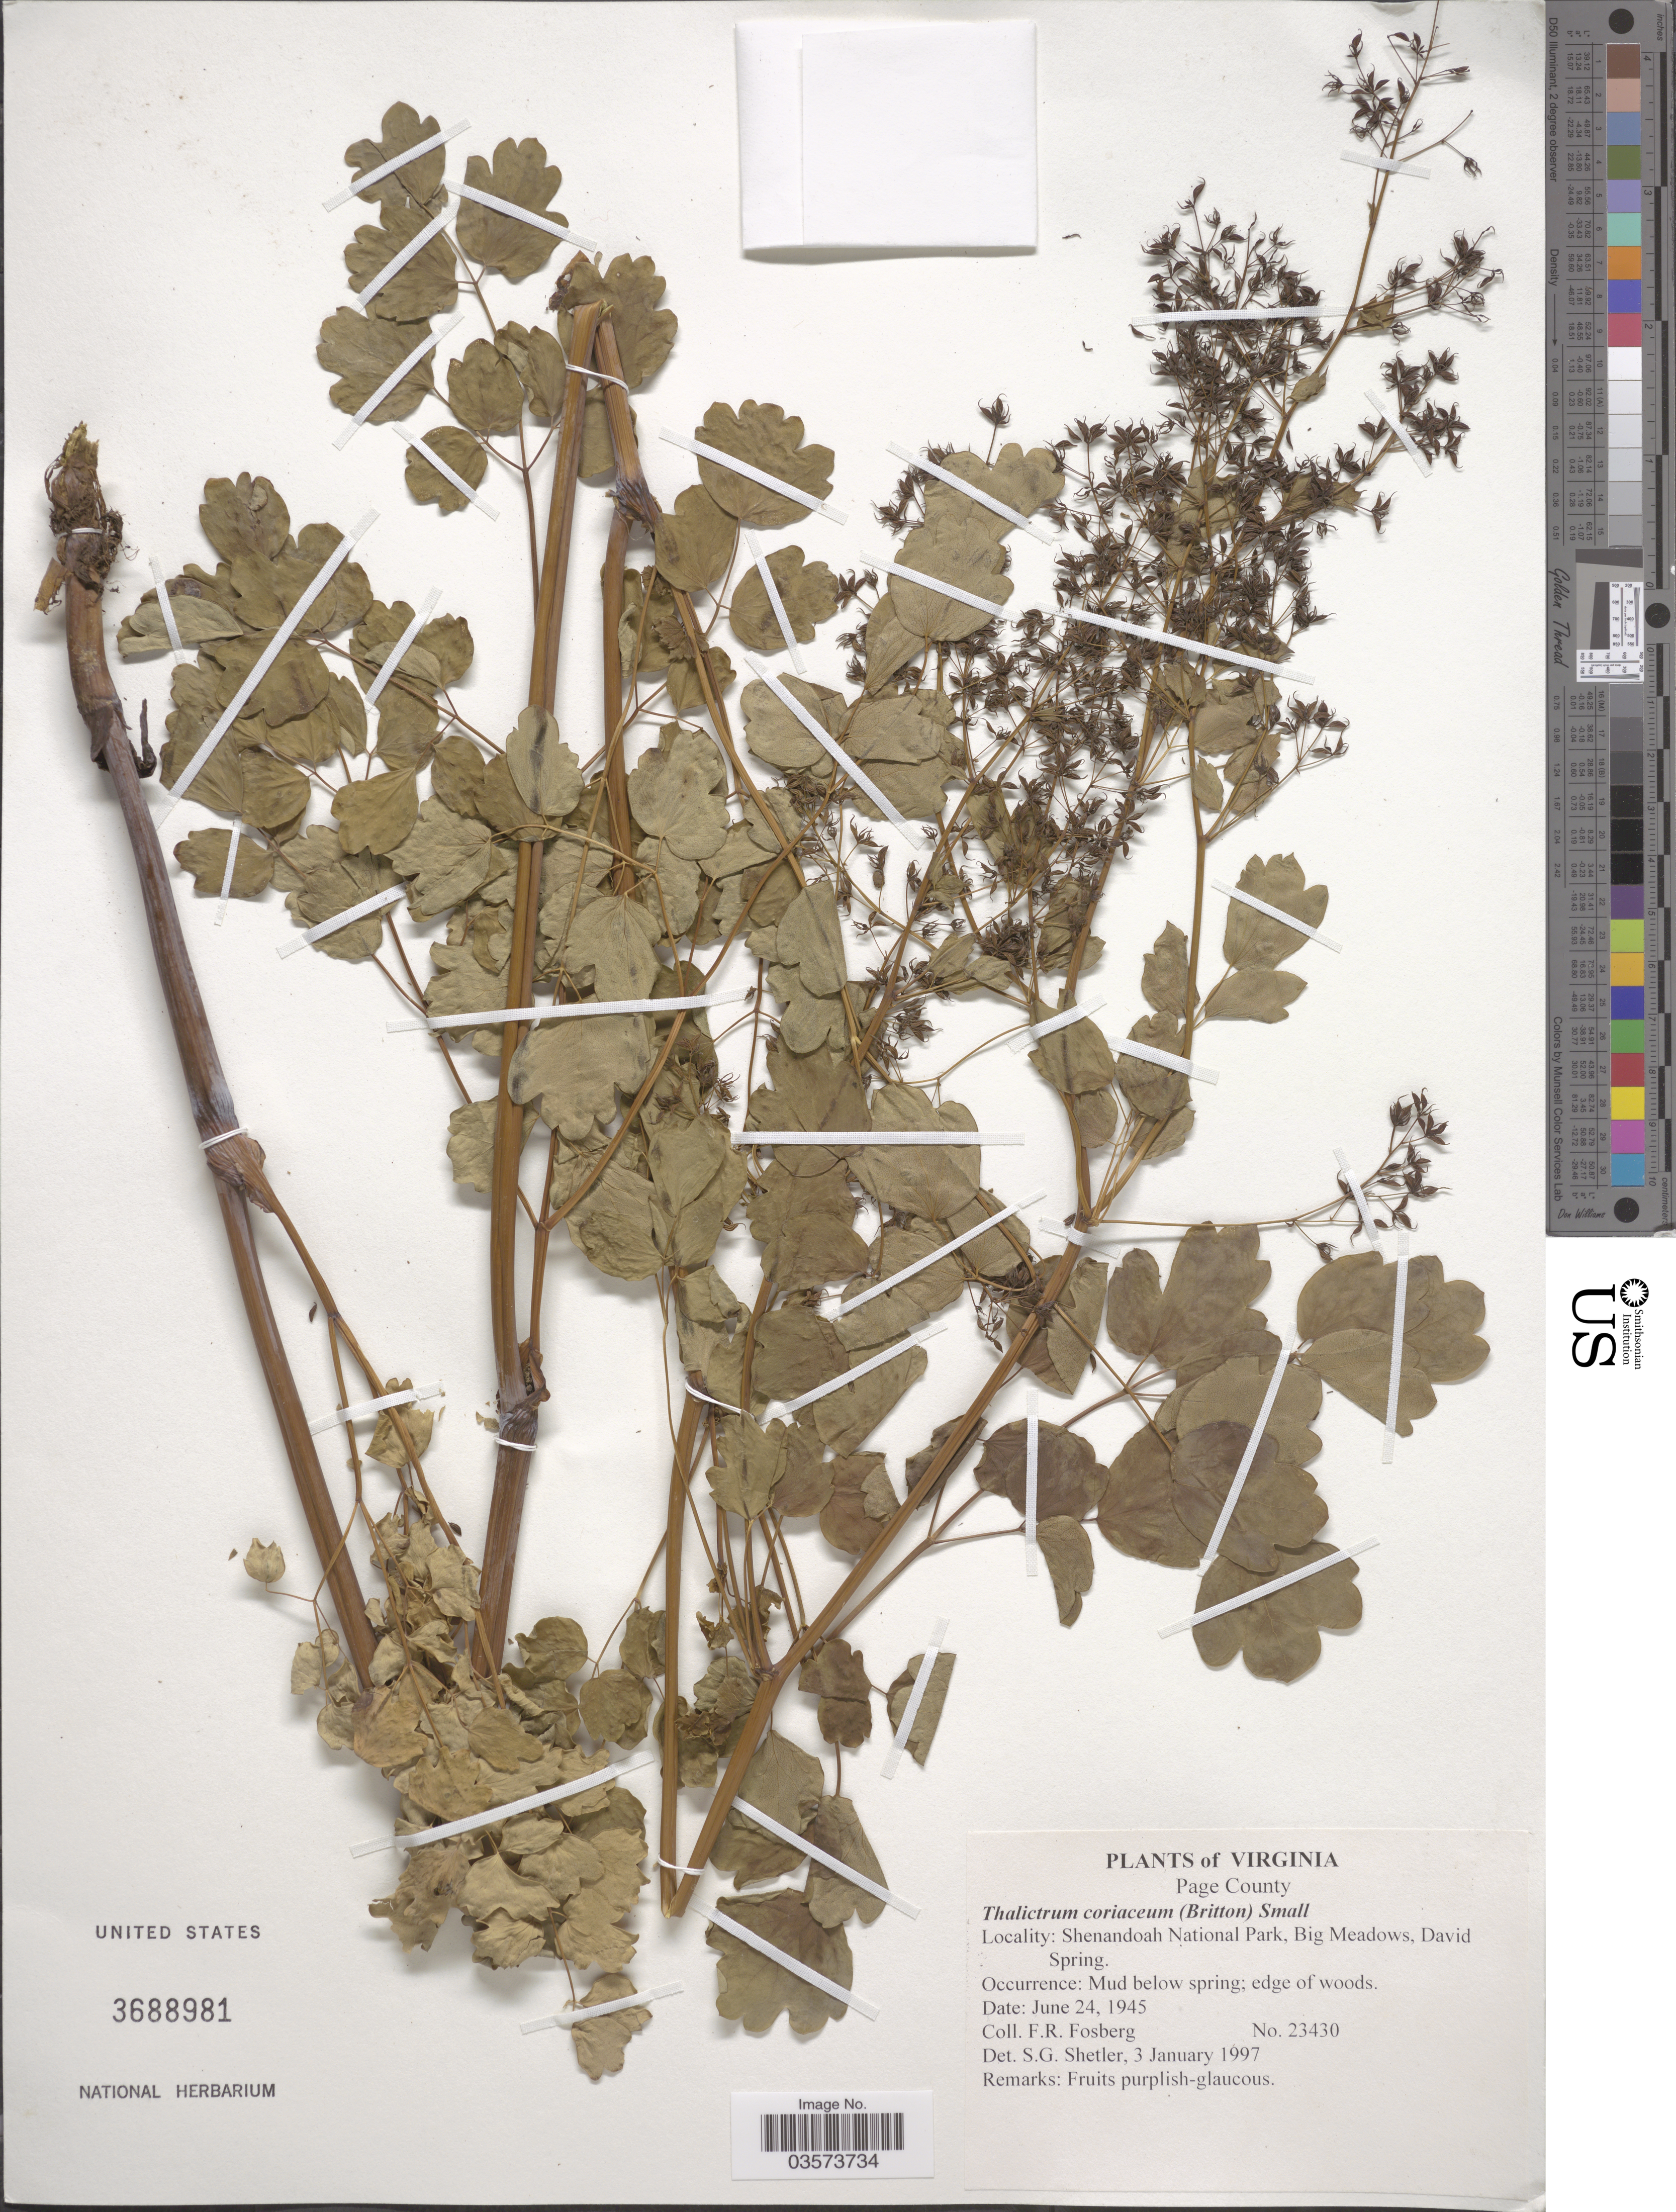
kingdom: Plantae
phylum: Tracheophyta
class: Magnoliopsida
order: Ranunculales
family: Ranunculaceae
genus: Thalictrum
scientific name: Thalictrum coriaceum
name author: (Britton) Small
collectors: F. R. Fosberg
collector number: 23430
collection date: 1945-06-24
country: United States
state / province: Virginia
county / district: Page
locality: Shenandoah National Park, Big Meadows, David Spring.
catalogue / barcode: US 3688981